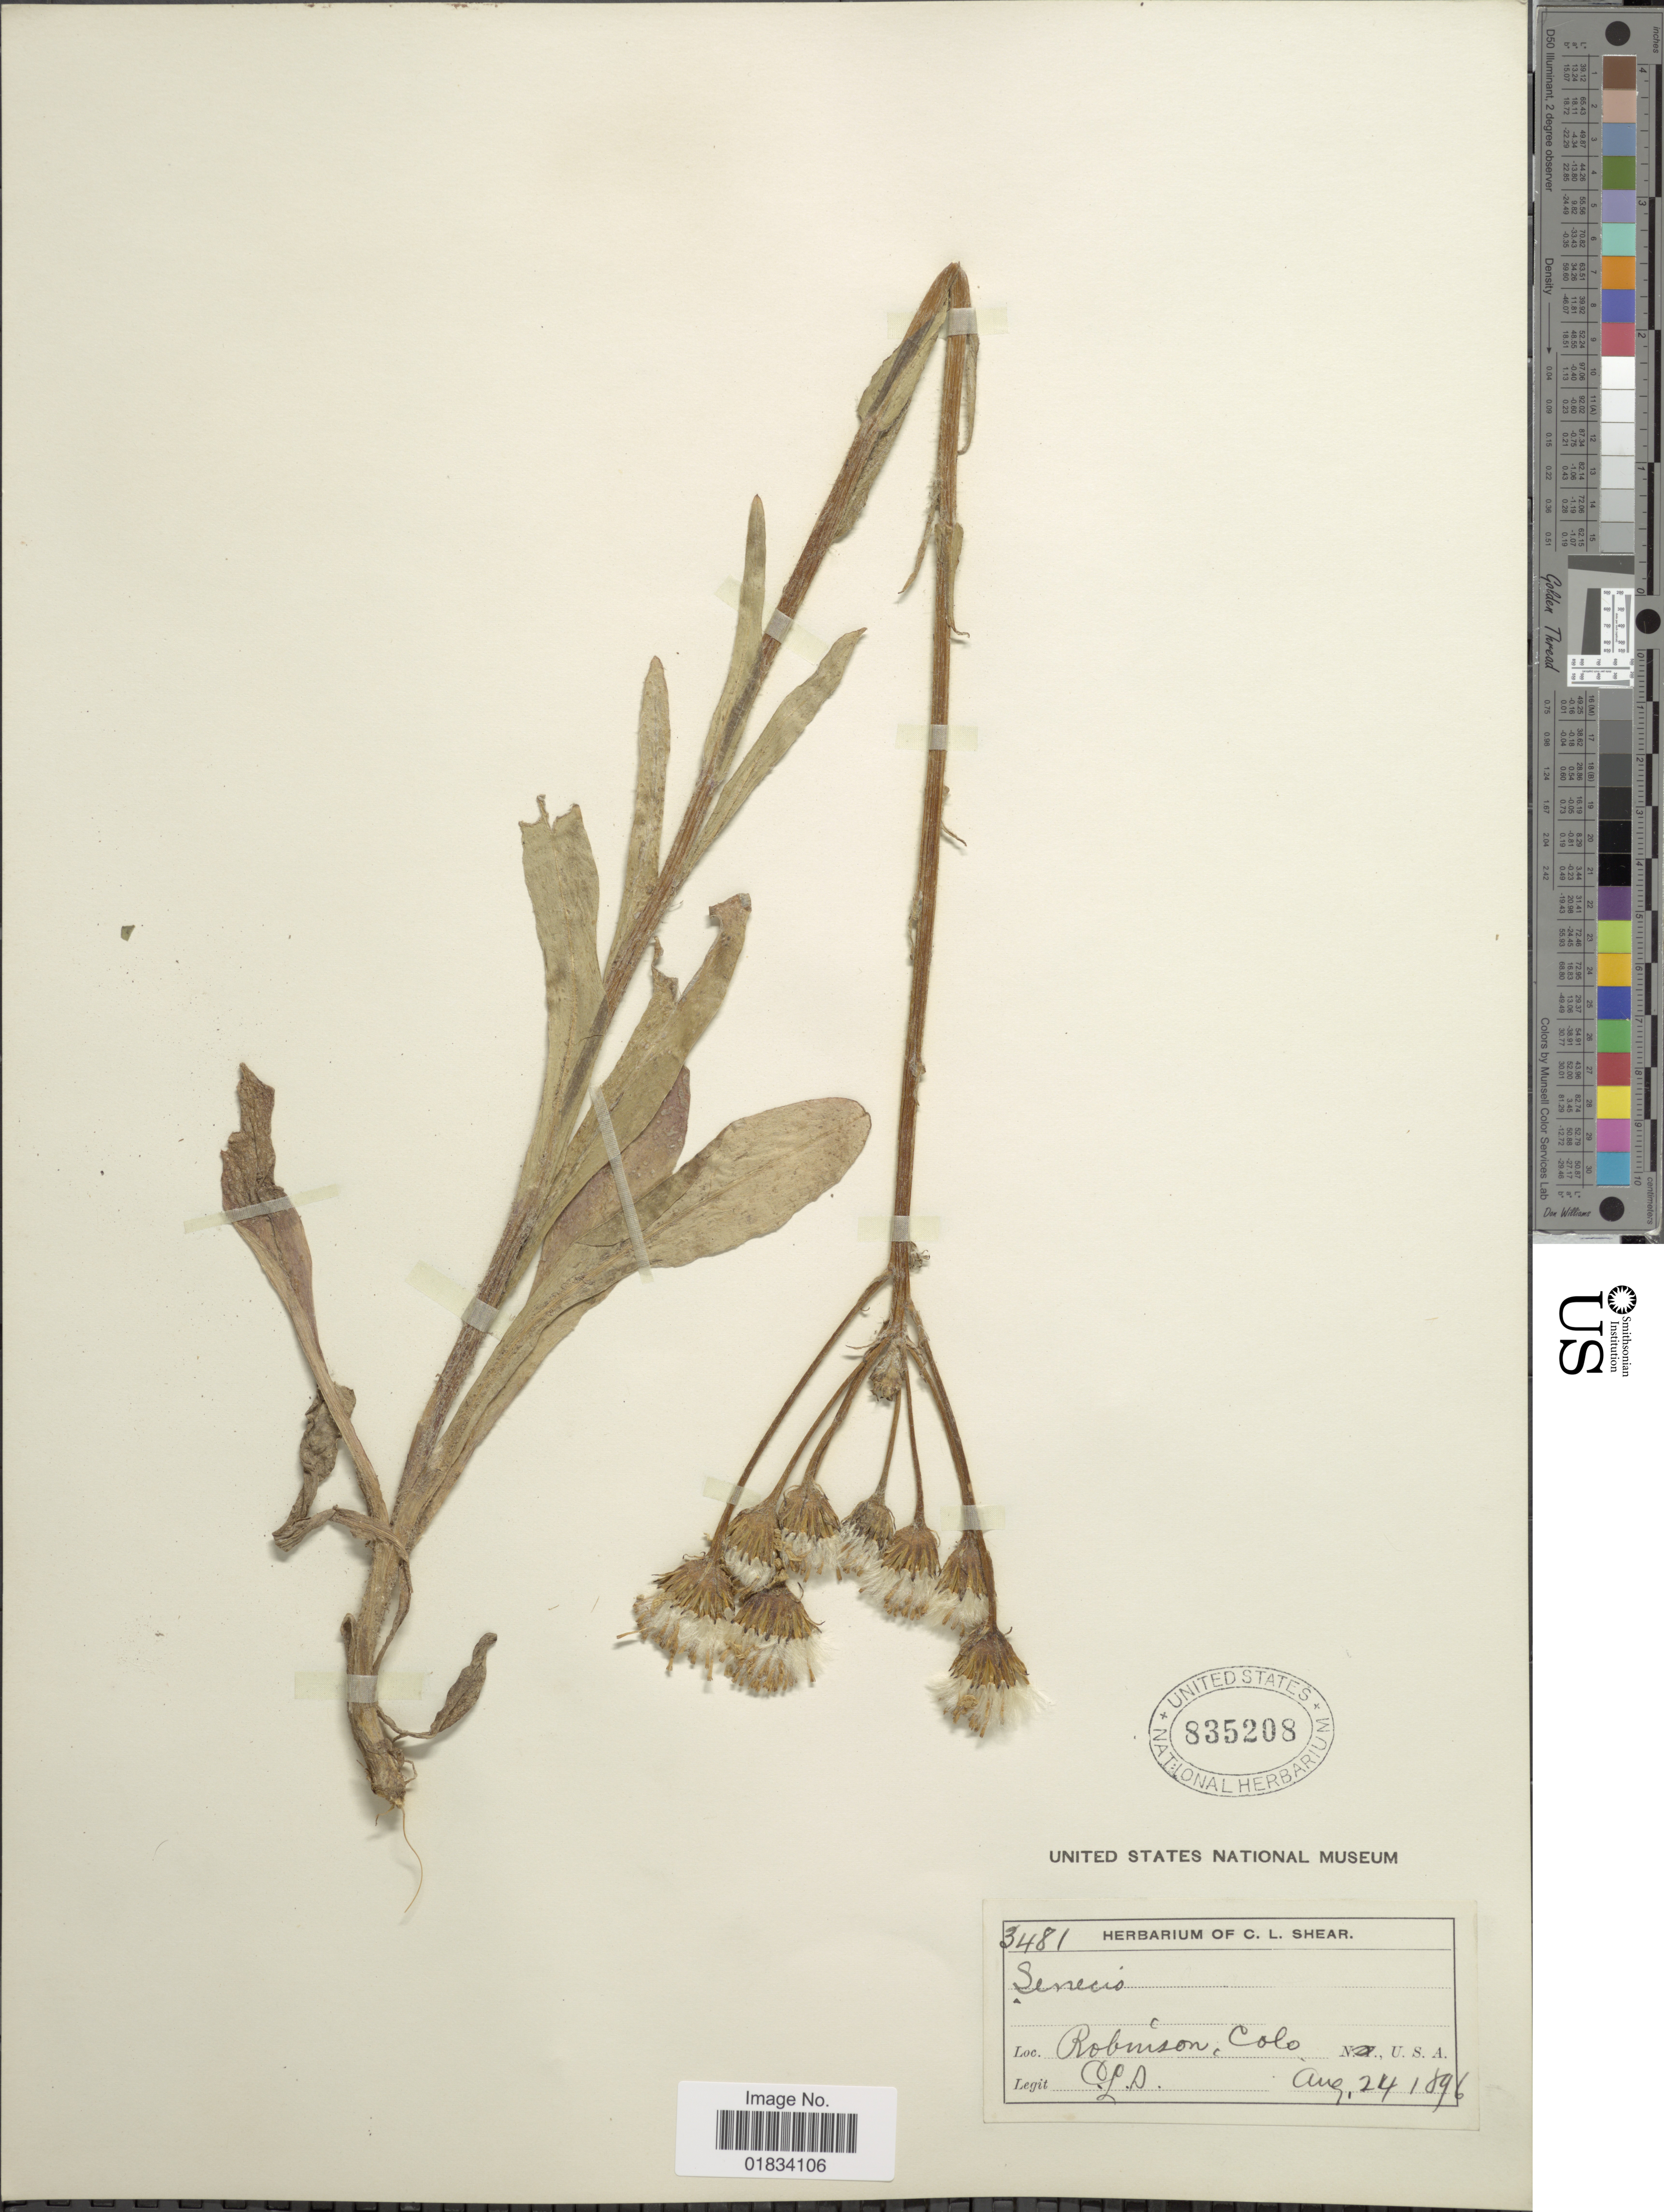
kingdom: Plantae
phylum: Tracheophyta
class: Magnoliopsida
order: Asterales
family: Asteraceae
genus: Senecio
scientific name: Senecio integerrimus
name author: Nutt.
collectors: C. L. Shear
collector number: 3481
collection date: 1896-08-24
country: United States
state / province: Colorado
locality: Robinson, Colo.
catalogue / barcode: US 835208